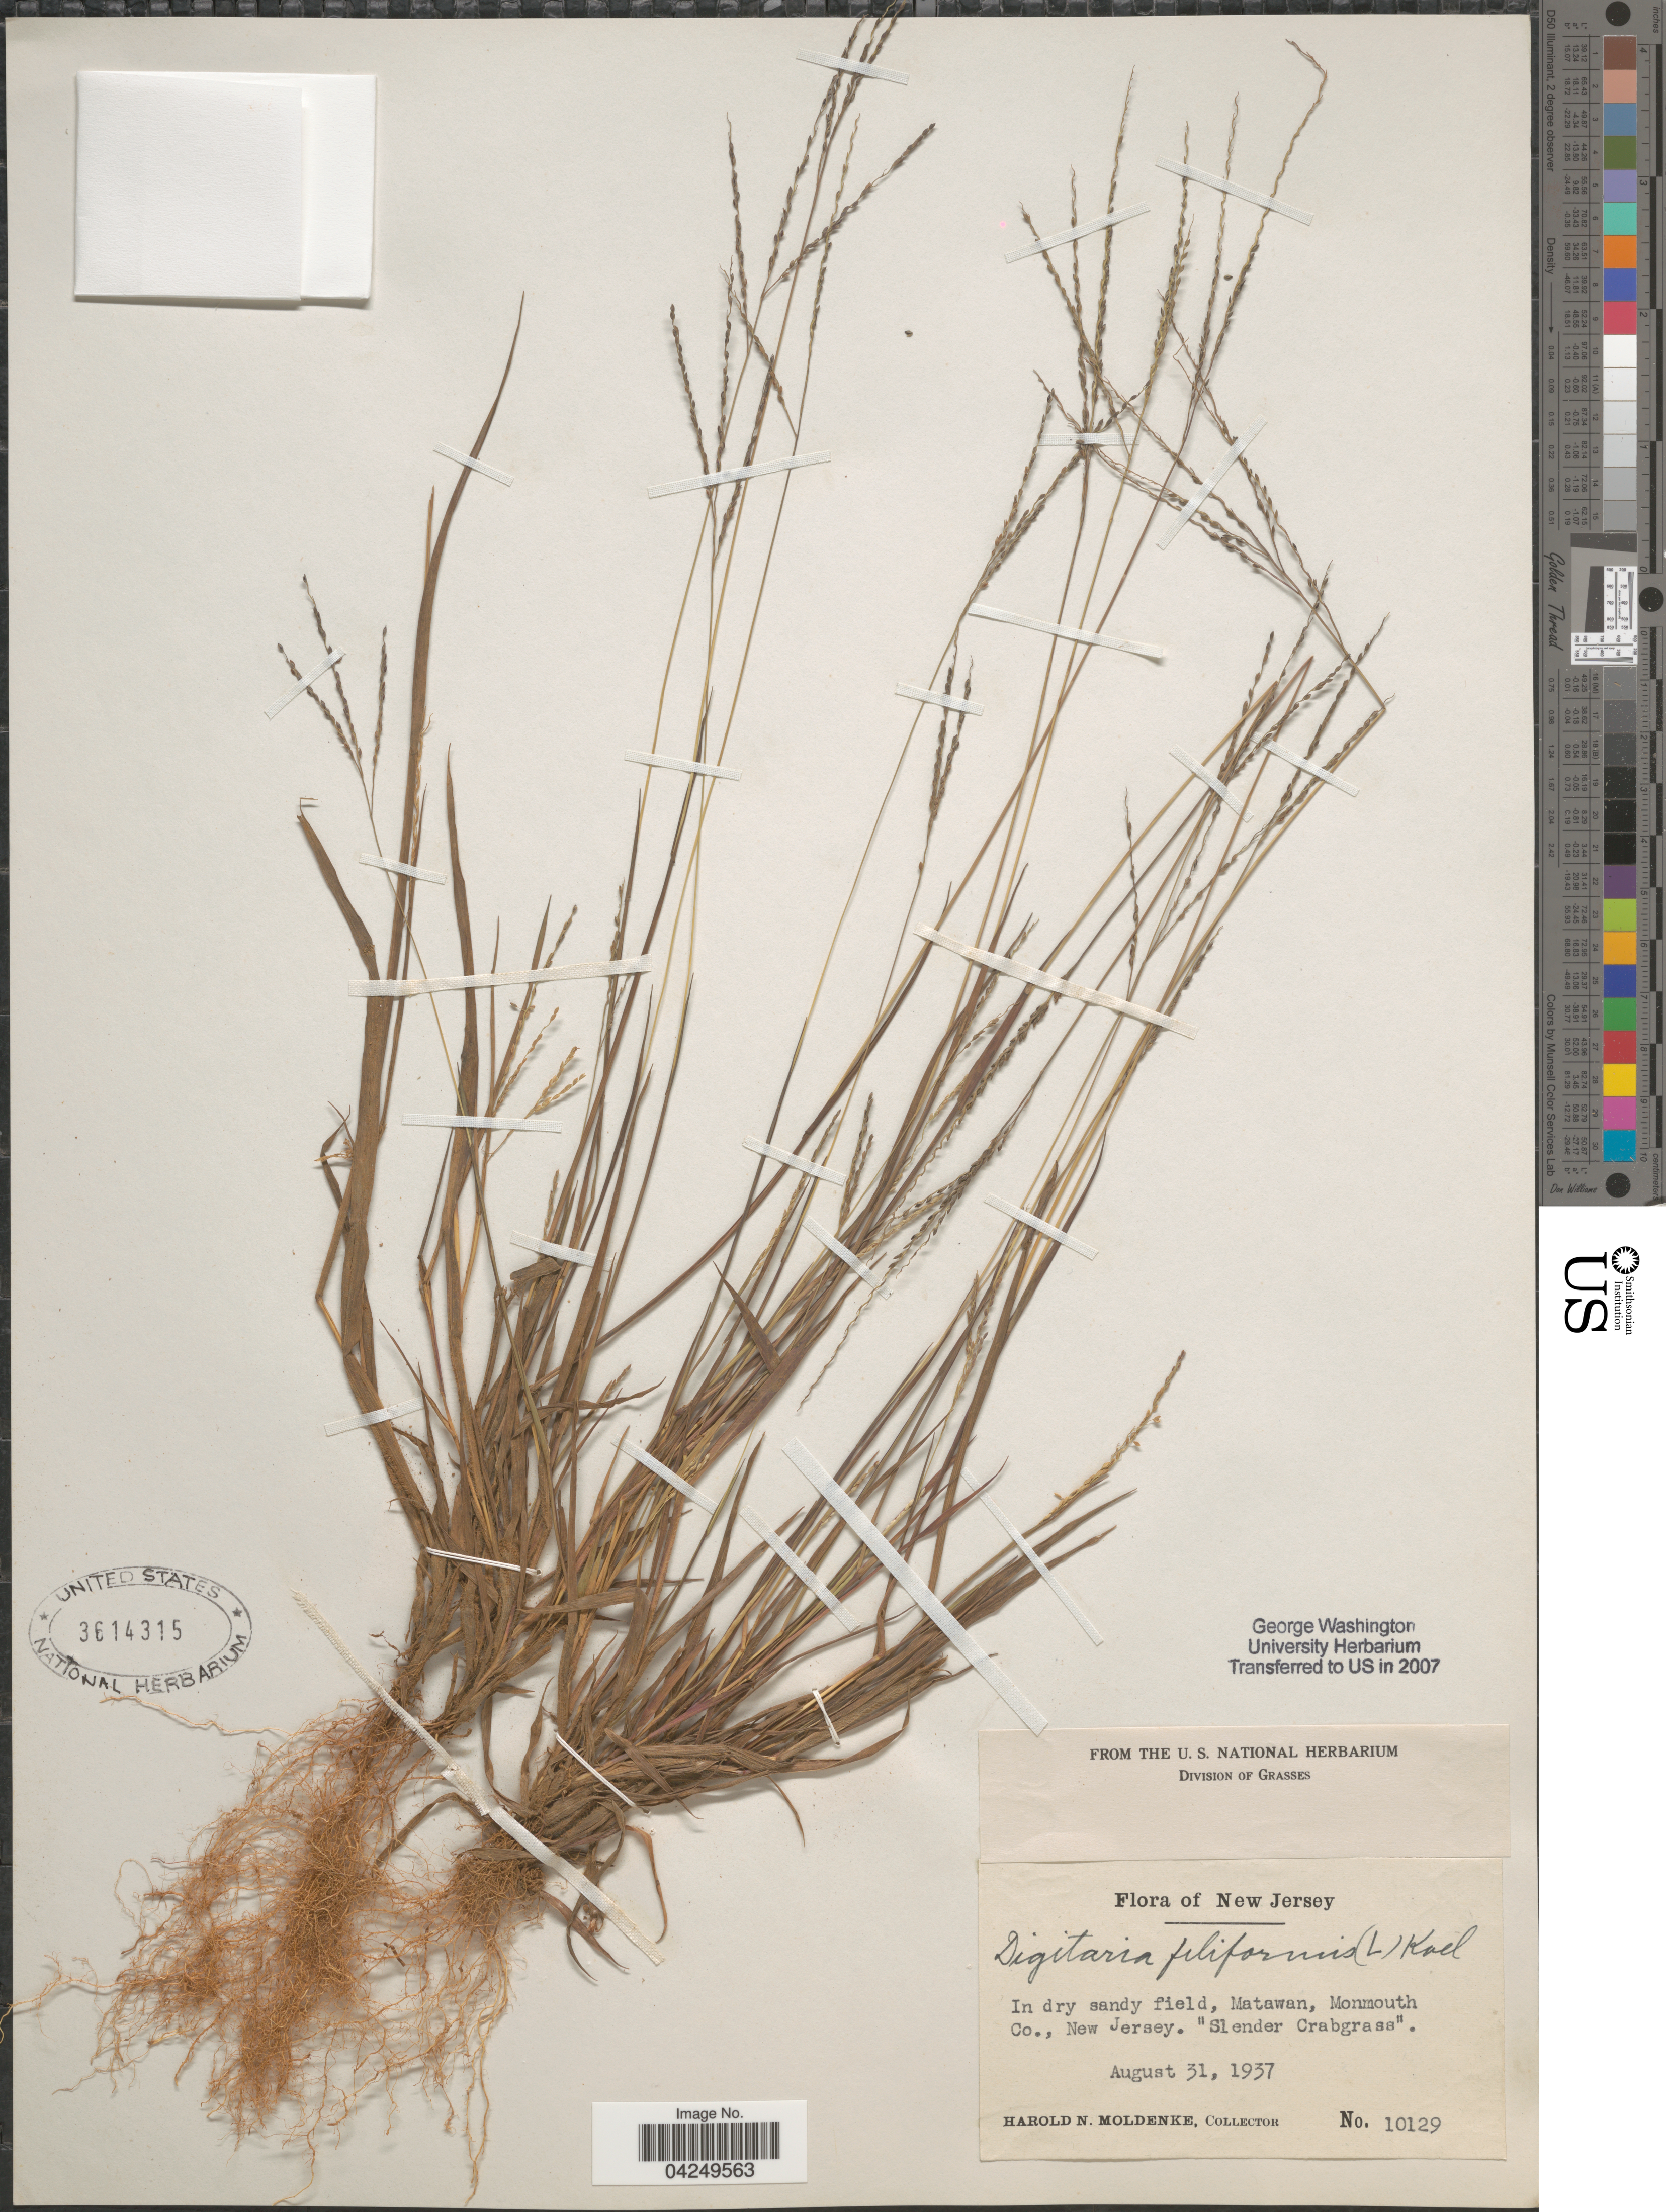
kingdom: Plantae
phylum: Tracheophyta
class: Liliopsida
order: Poales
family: Poaceae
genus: Digitaria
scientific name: Digitaria filiformis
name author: (L.) Koeler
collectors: H. N. Moldenke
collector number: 10129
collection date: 1937-08-31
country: United States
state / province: New Jersey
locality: In dry sandy field, Matawan, Monmouth Co.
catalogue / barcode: US 3614315